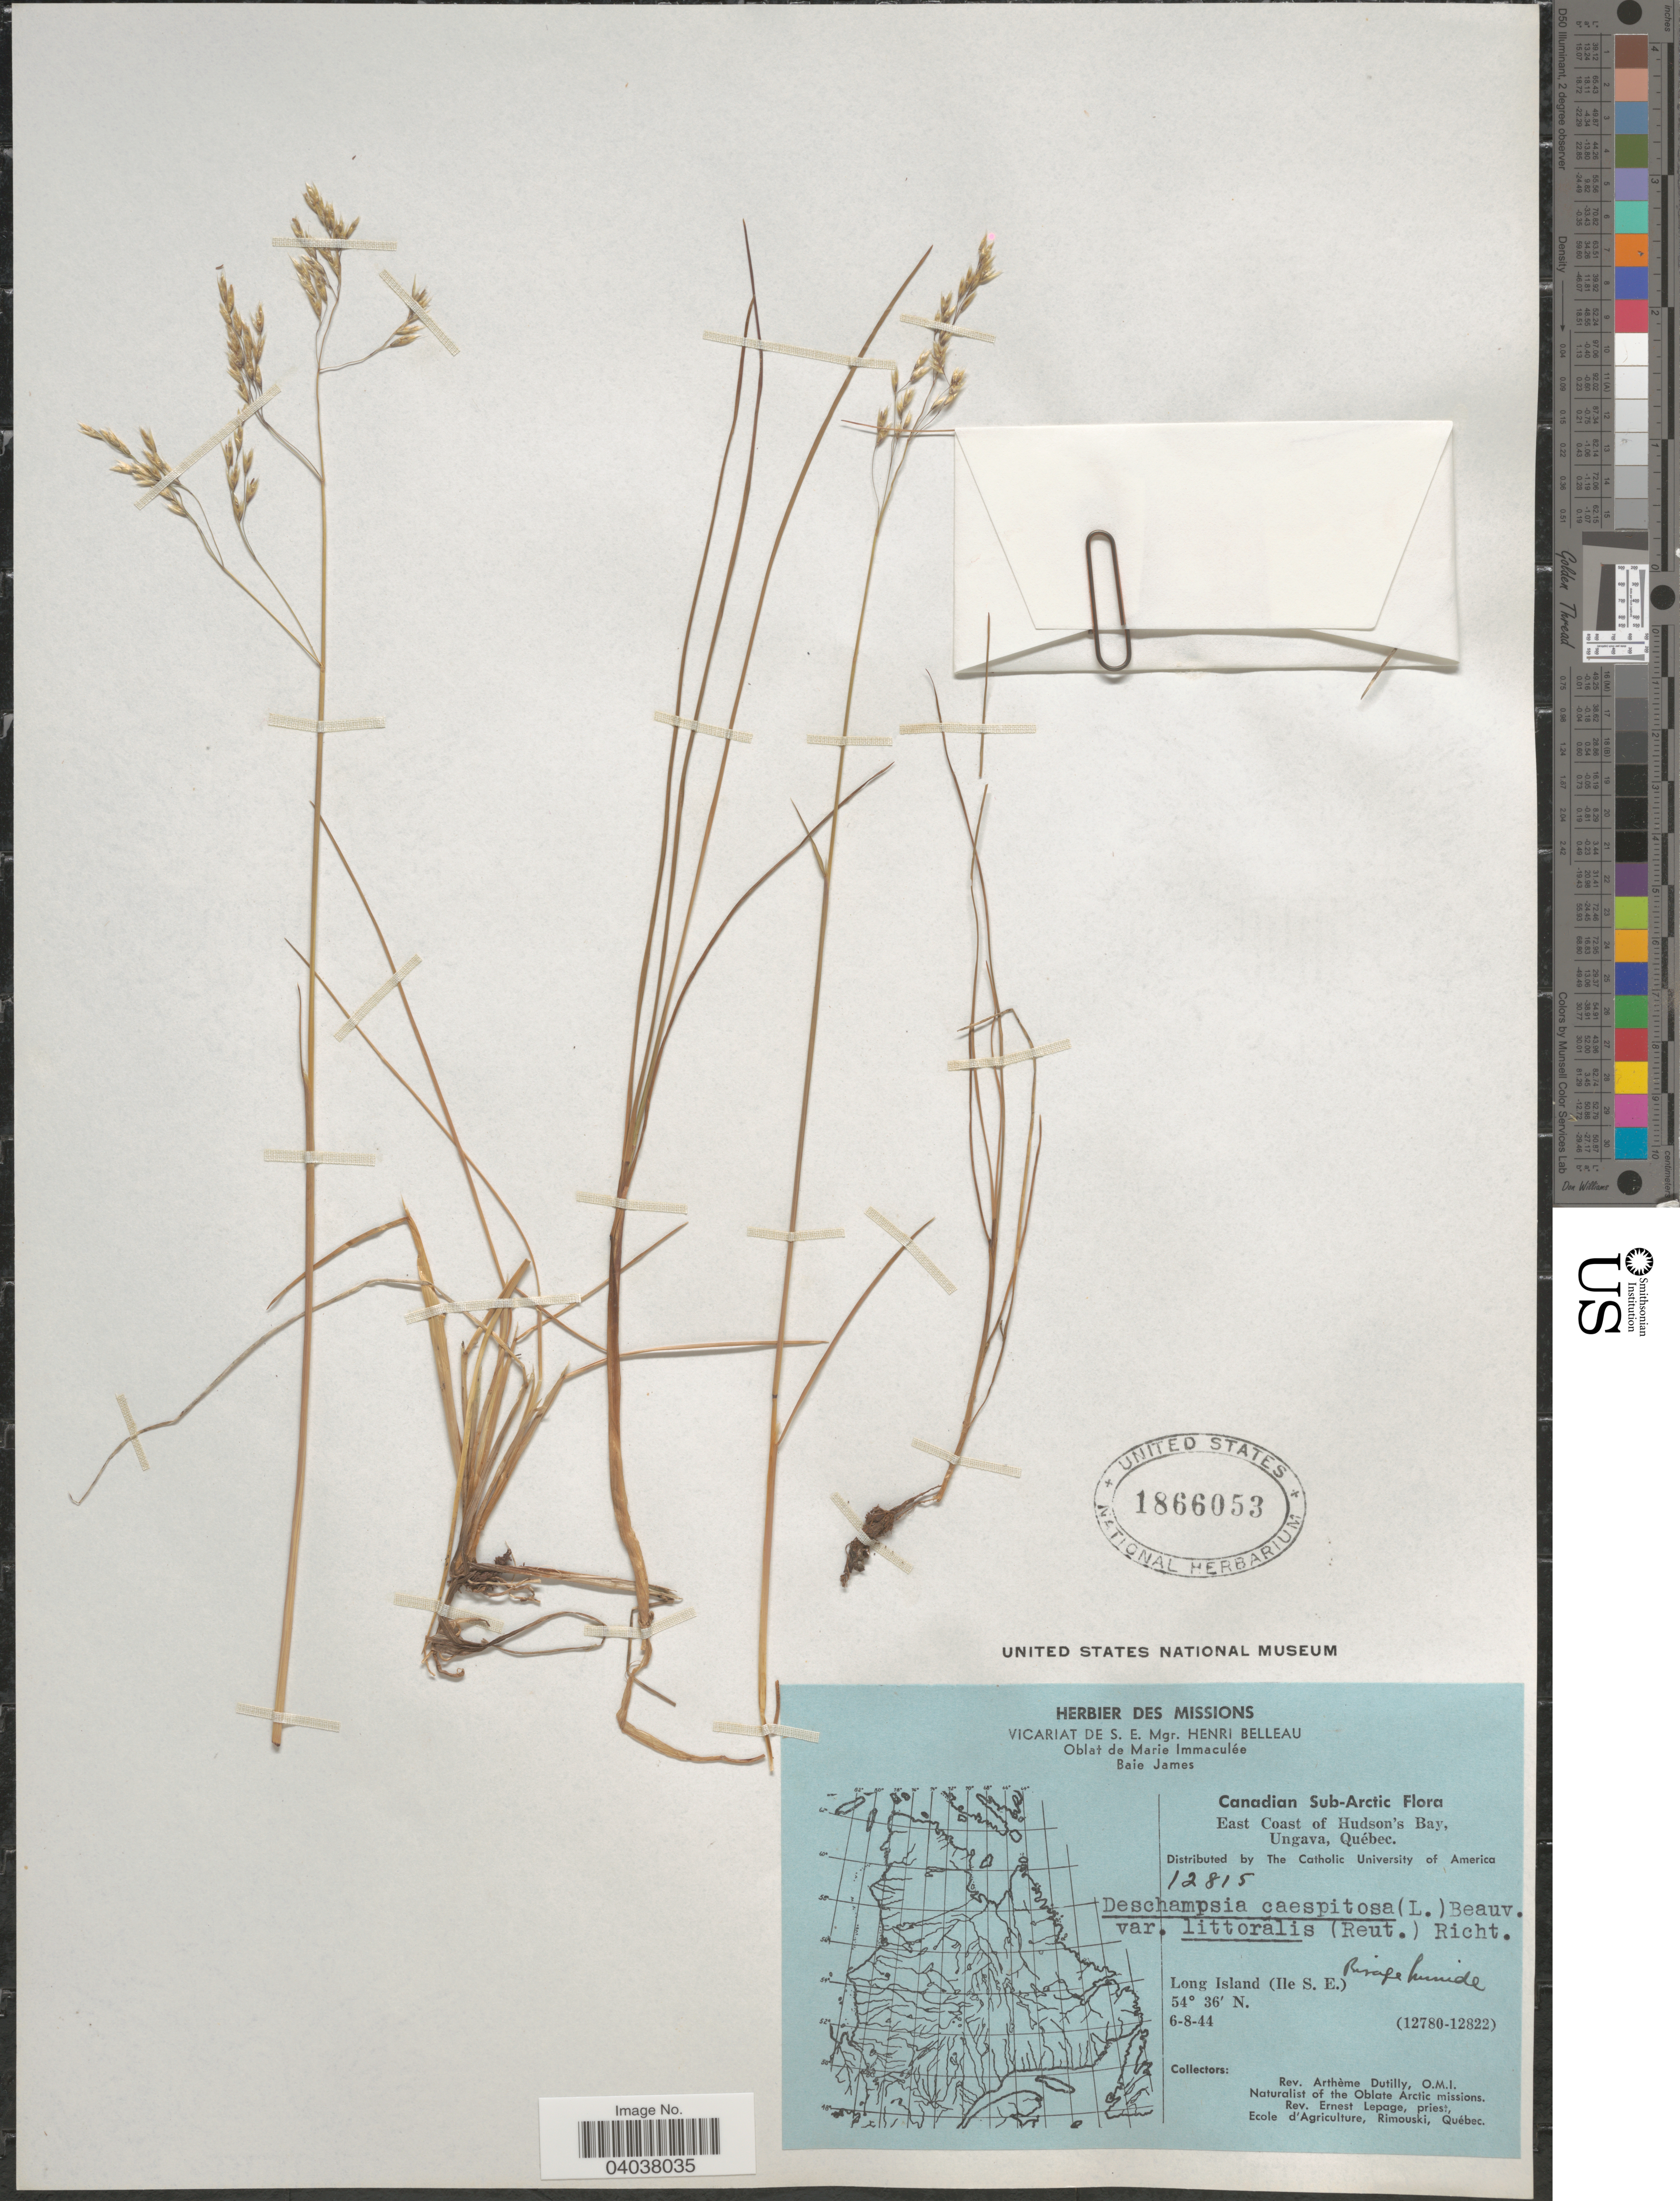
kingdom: Plantae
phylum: Tracheophyta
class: Liliopsida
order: Poales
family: Poaceae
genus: Deschampsia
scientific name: Deschampsia cespitosa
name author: (L.) P. Beauv.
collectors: A. Dutilly & E. Lepage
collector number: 12815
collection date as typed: Transcribed d/m/y: 6/8/44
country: Canada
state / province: Quebec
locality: Canadian Sub-Arctic. East Coast of Hudson's Bay, Ungava. Long Island (Ile S. E.).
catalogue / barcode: US 1866053